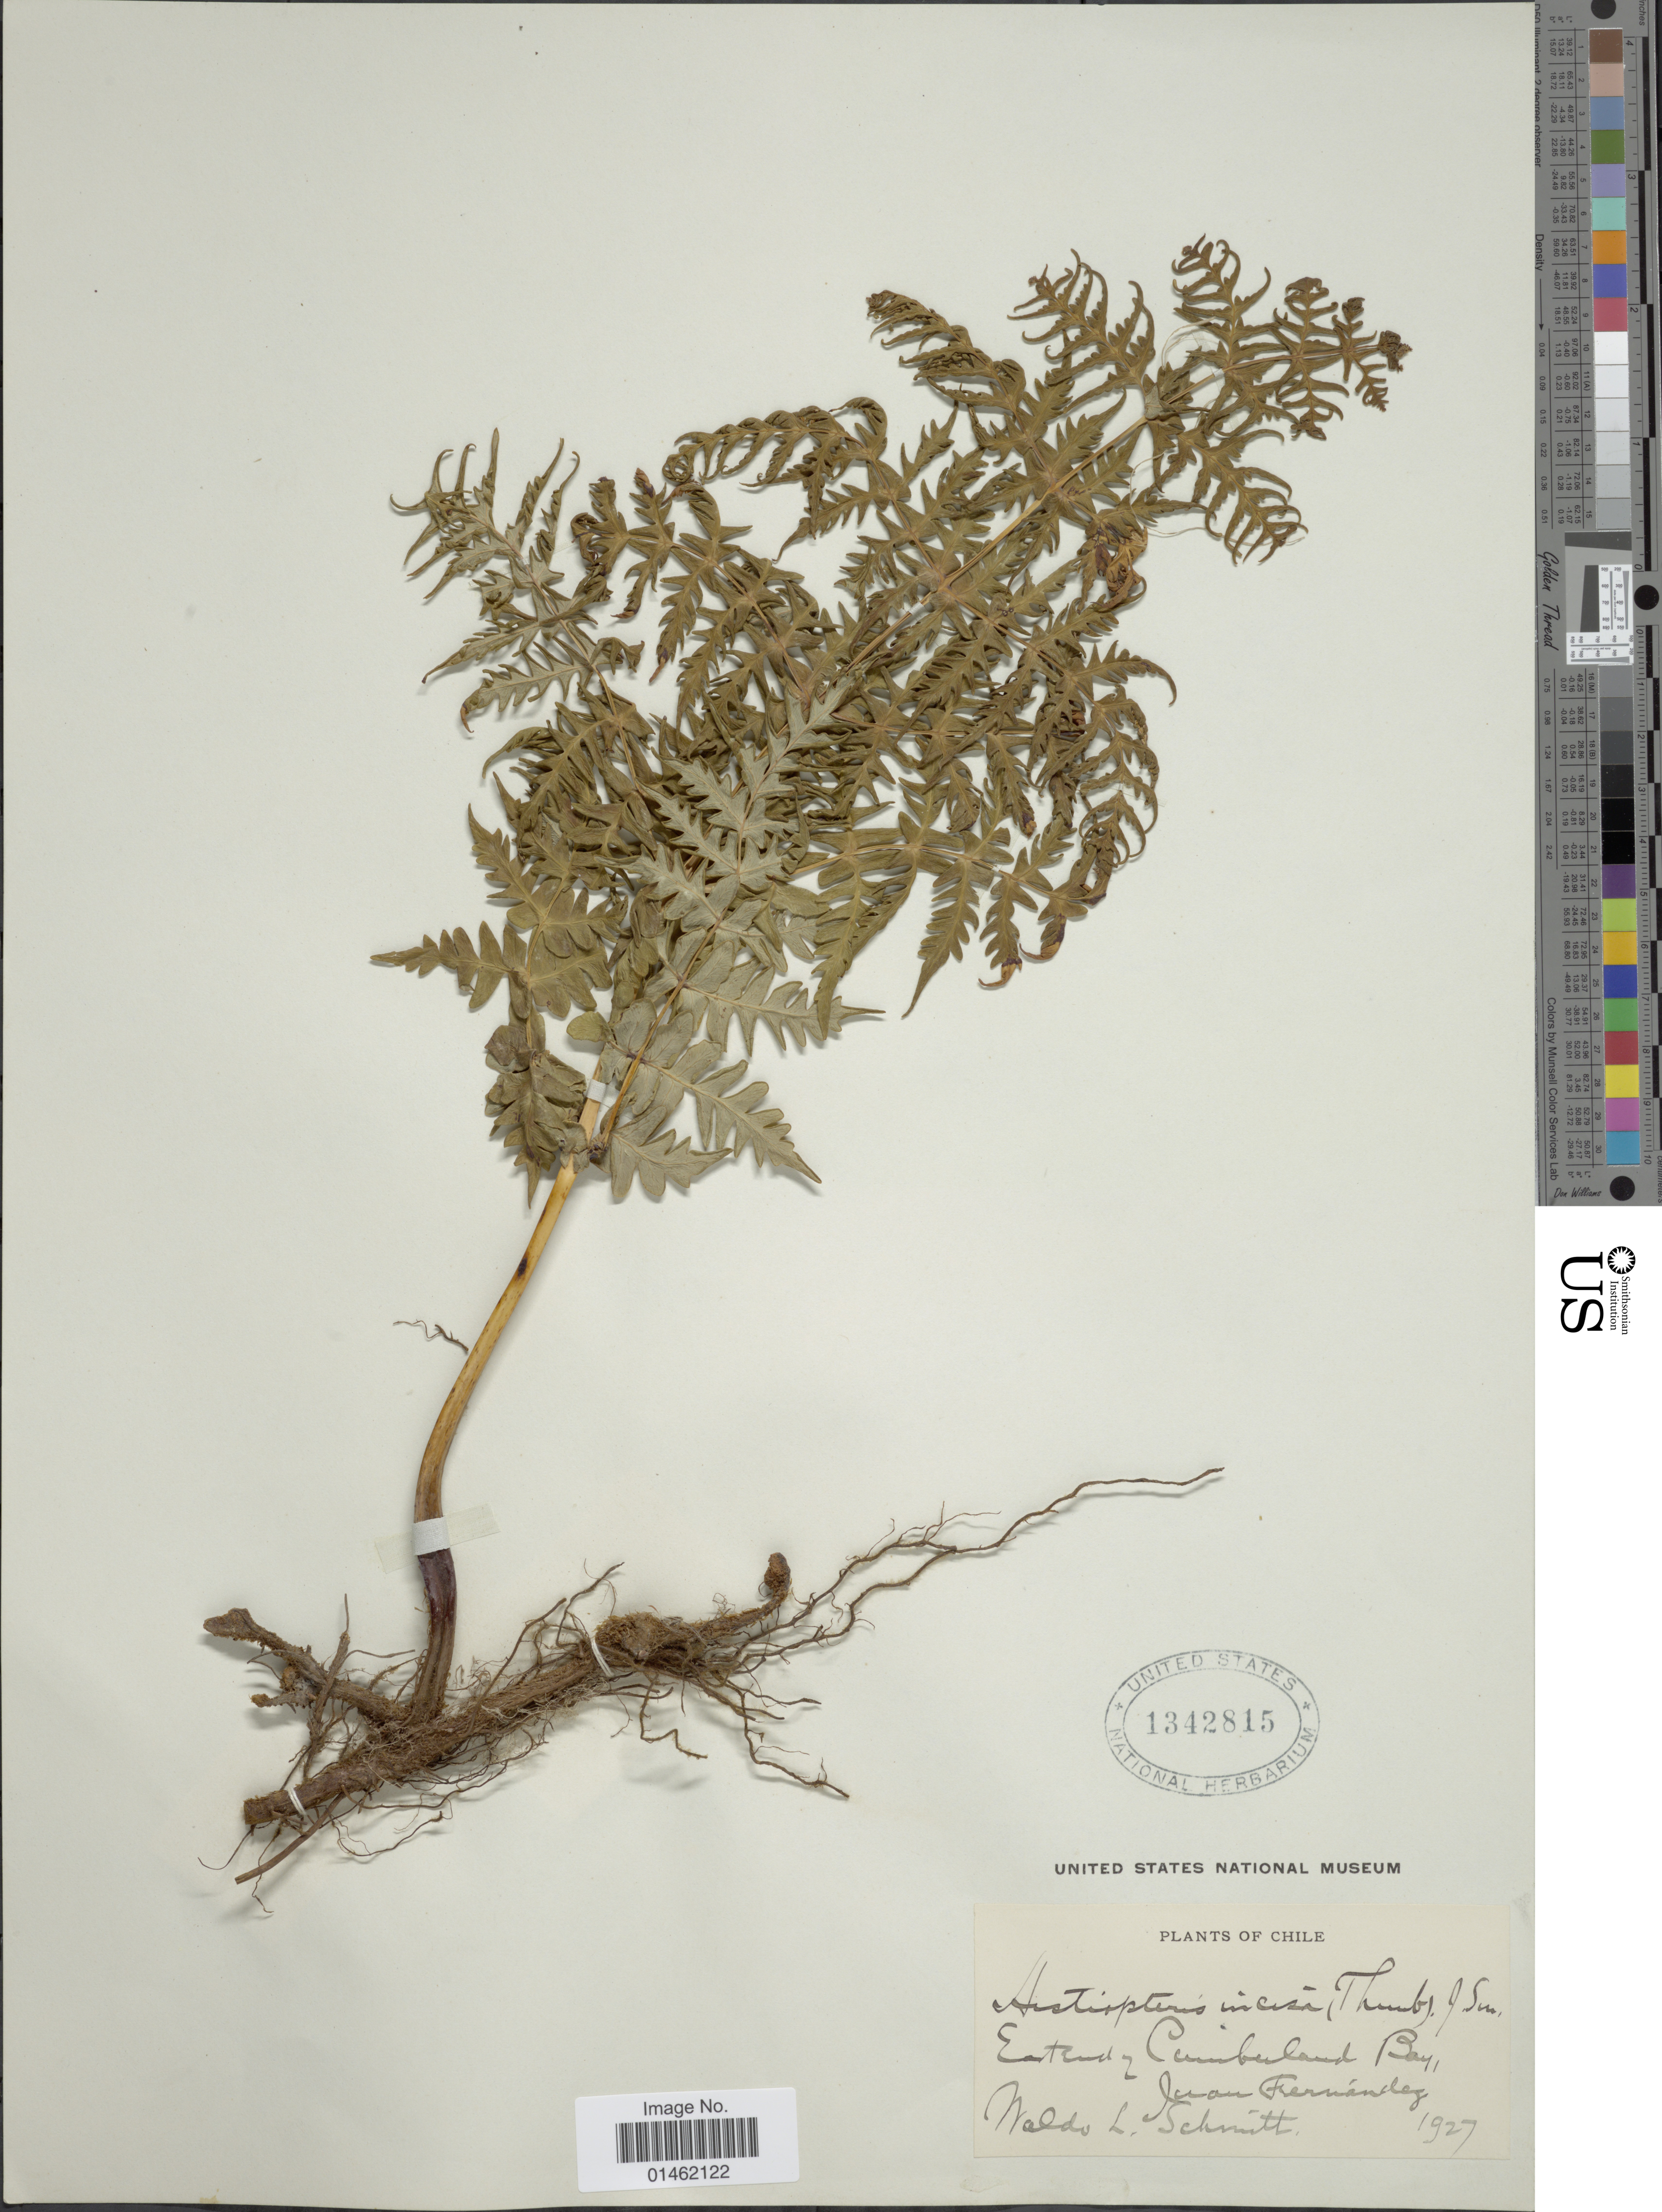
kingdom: Plantae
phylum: Tracheophyta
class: Polypodiopsida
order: Polypodiales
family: Dennstaedtiaceae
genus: Histiopteris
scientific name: Histiopteris incisa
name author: (Thunb.) J. Sm.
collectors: W. L. Schmitt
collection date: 1927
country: Chile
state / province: Valparaíso (V)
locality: Juan Fernandez, East end of Cumberland Bay, Juan Fernandez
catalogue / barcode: US 1342815